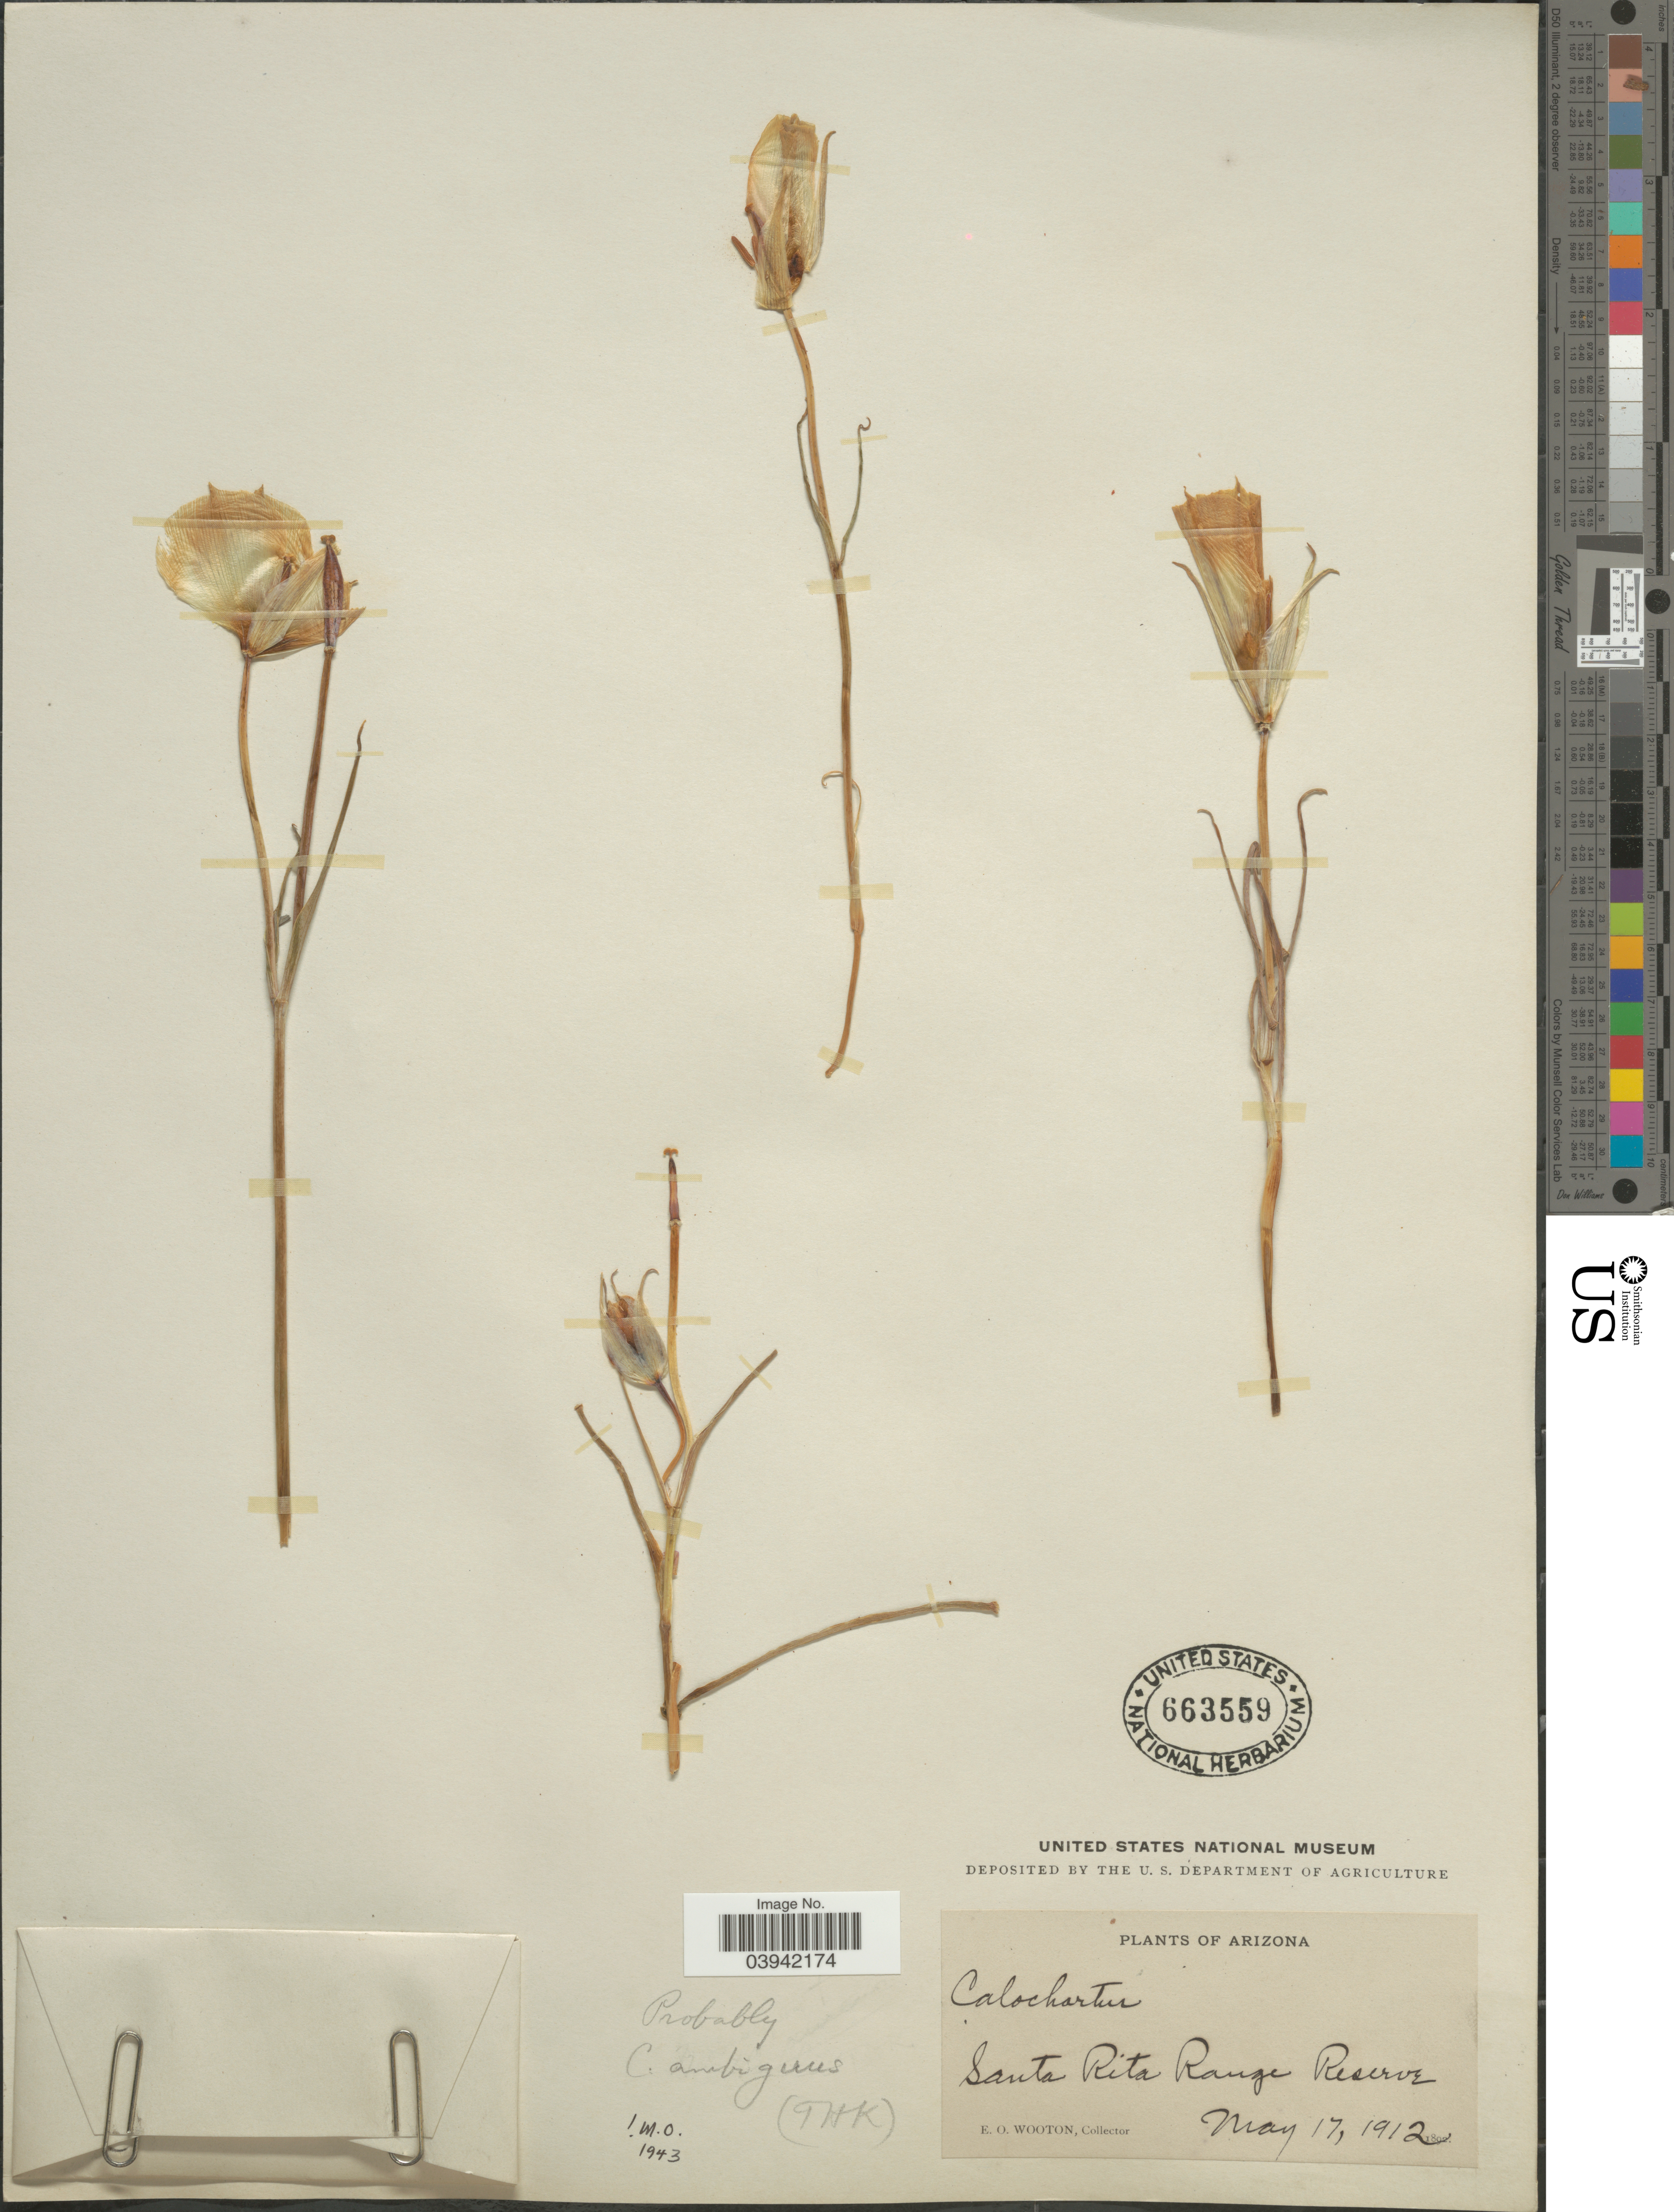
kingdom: Plantae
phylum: Tracheophyta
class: Liliopsida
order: Liliales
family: Liliaceae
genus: Calochortus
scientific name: Calochortus ambiguus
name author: (M.E. Jones) Ownbey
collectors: E. O. Wooton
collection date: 1912-05-17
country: United States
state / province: Arizona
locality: Santa Rita Range Reserve.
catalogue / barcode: US 663559